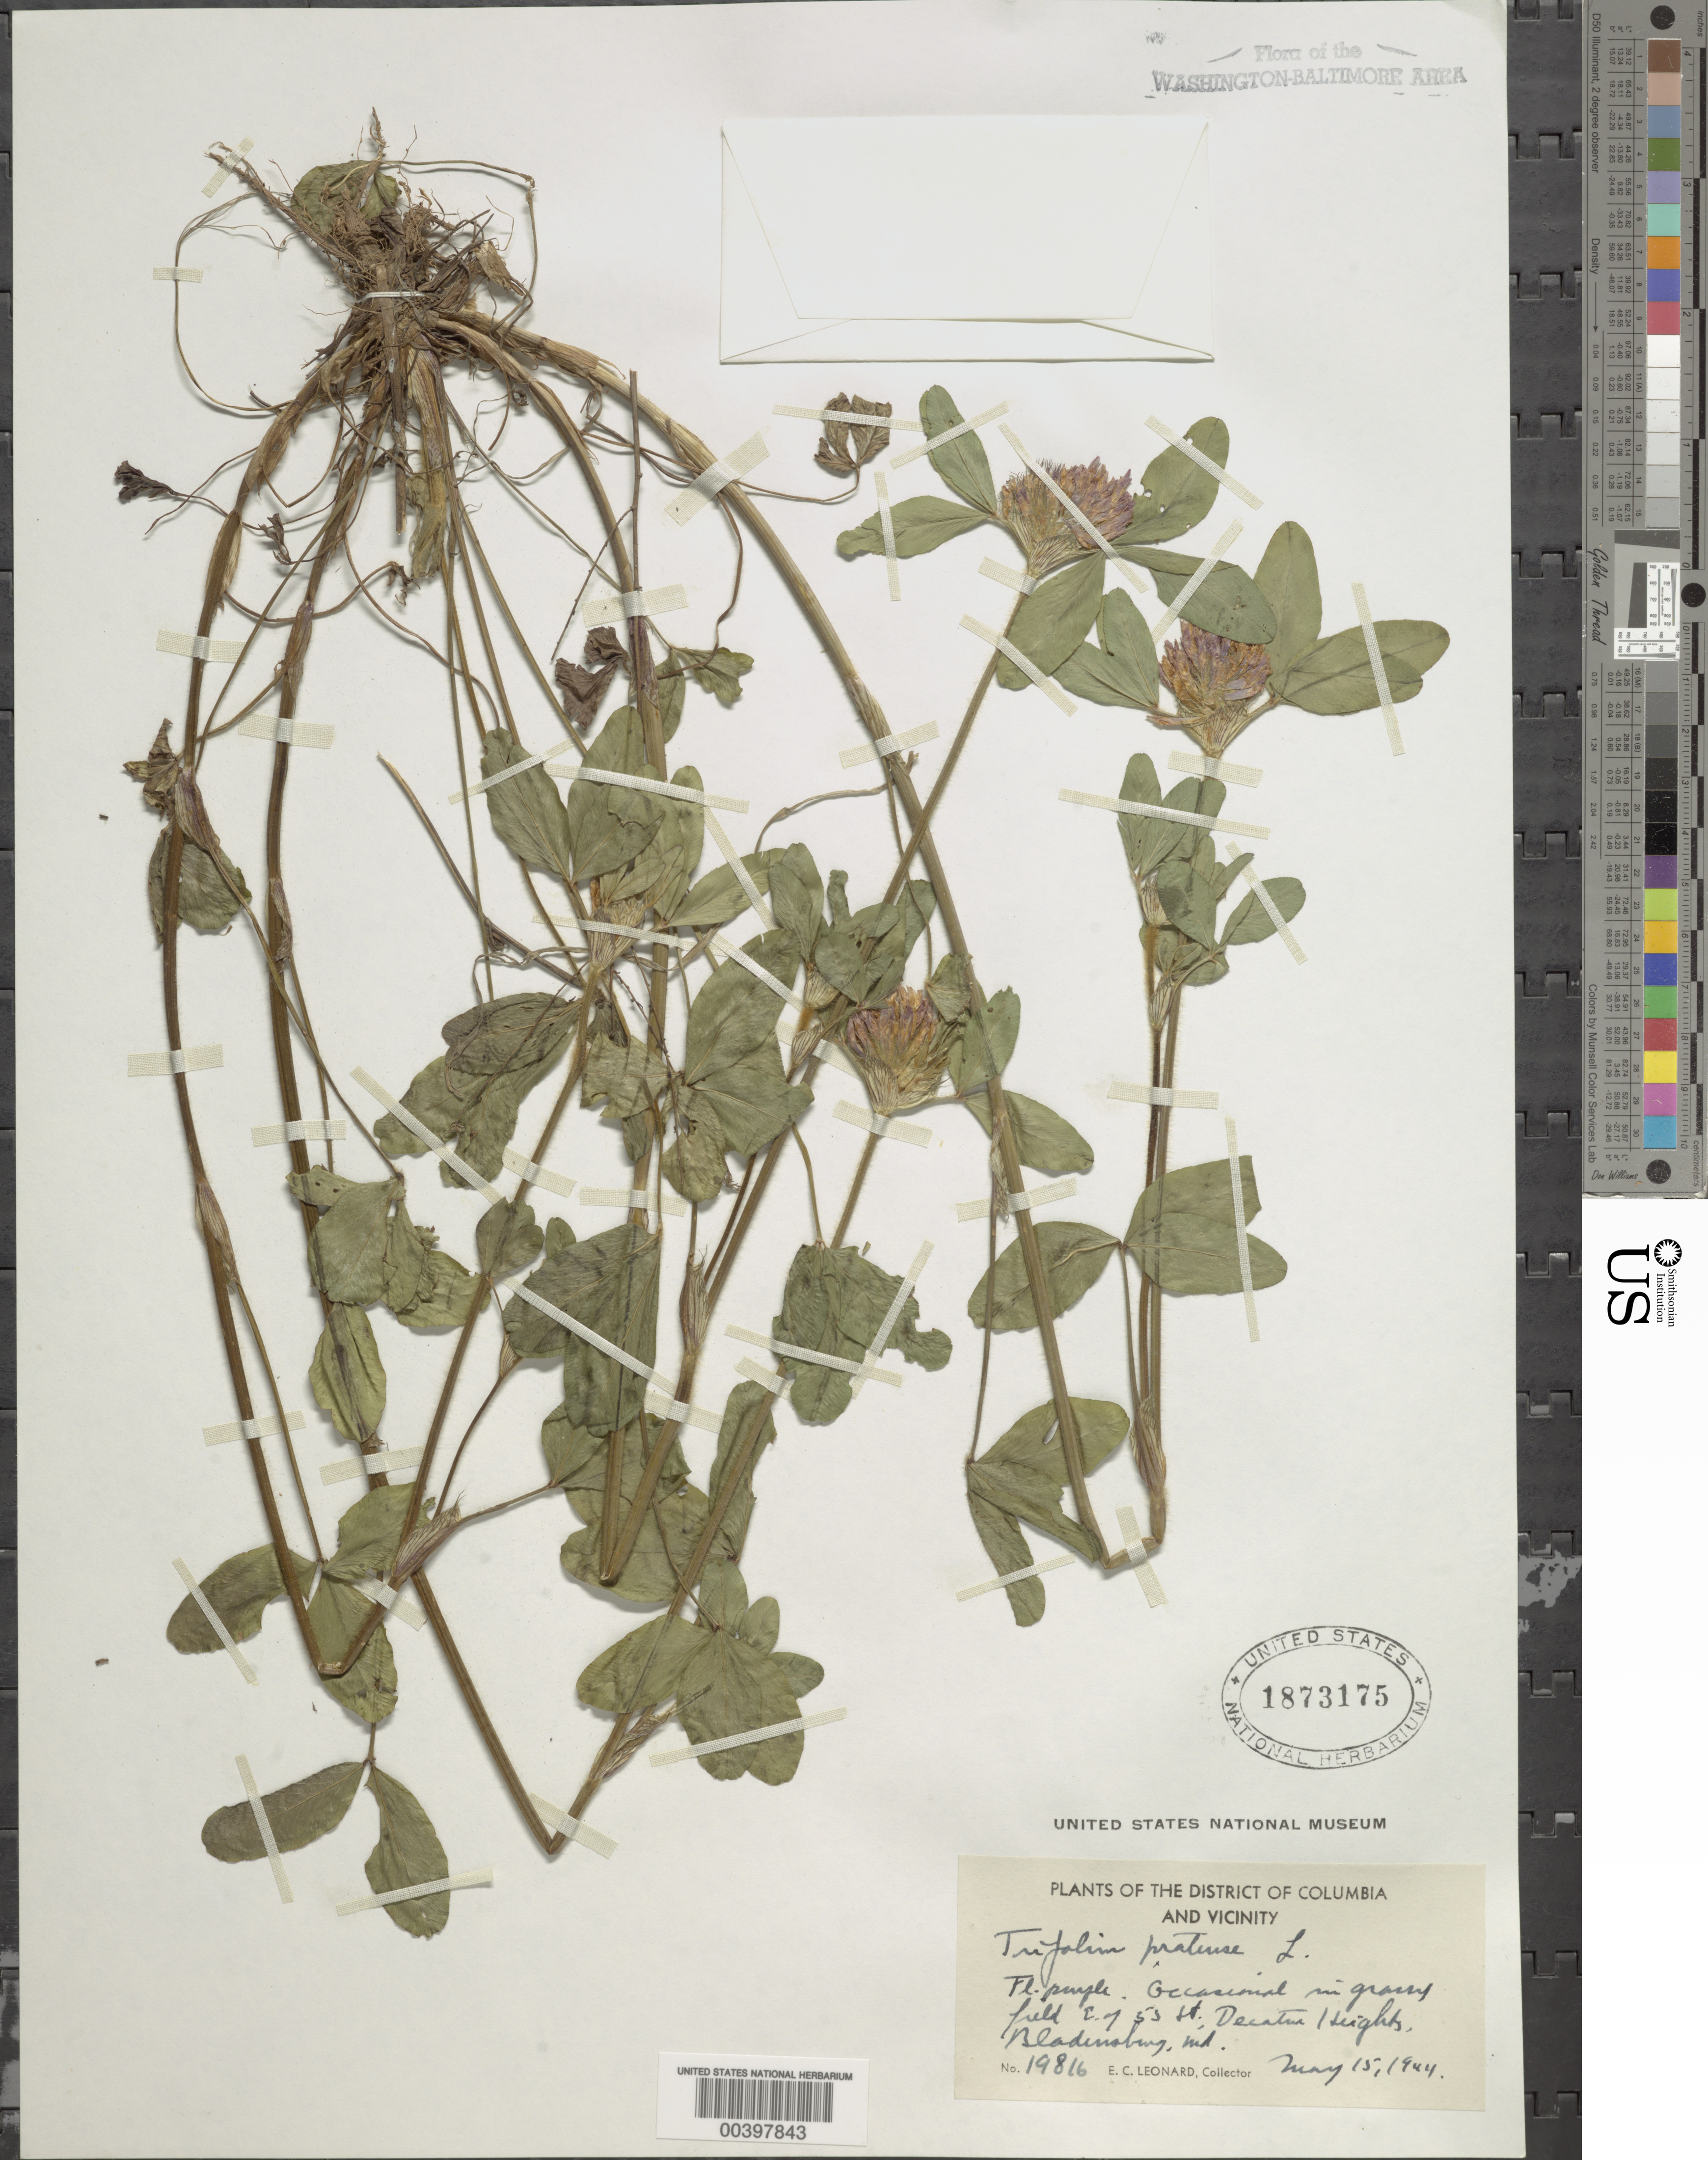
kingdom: Plantae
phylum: Tracheophyta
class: Magnoliopsida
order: Fabales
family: Fabaceae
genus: Trifolium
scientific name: Trifolium pratense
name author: L.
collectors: E. C. Leonard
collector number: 19816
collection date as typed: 15 May 1944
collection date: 1944-05-15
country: United States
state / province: Maryland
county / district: Prince George's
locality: Decatur Heights, Bladensburg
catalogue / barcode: US 1873175